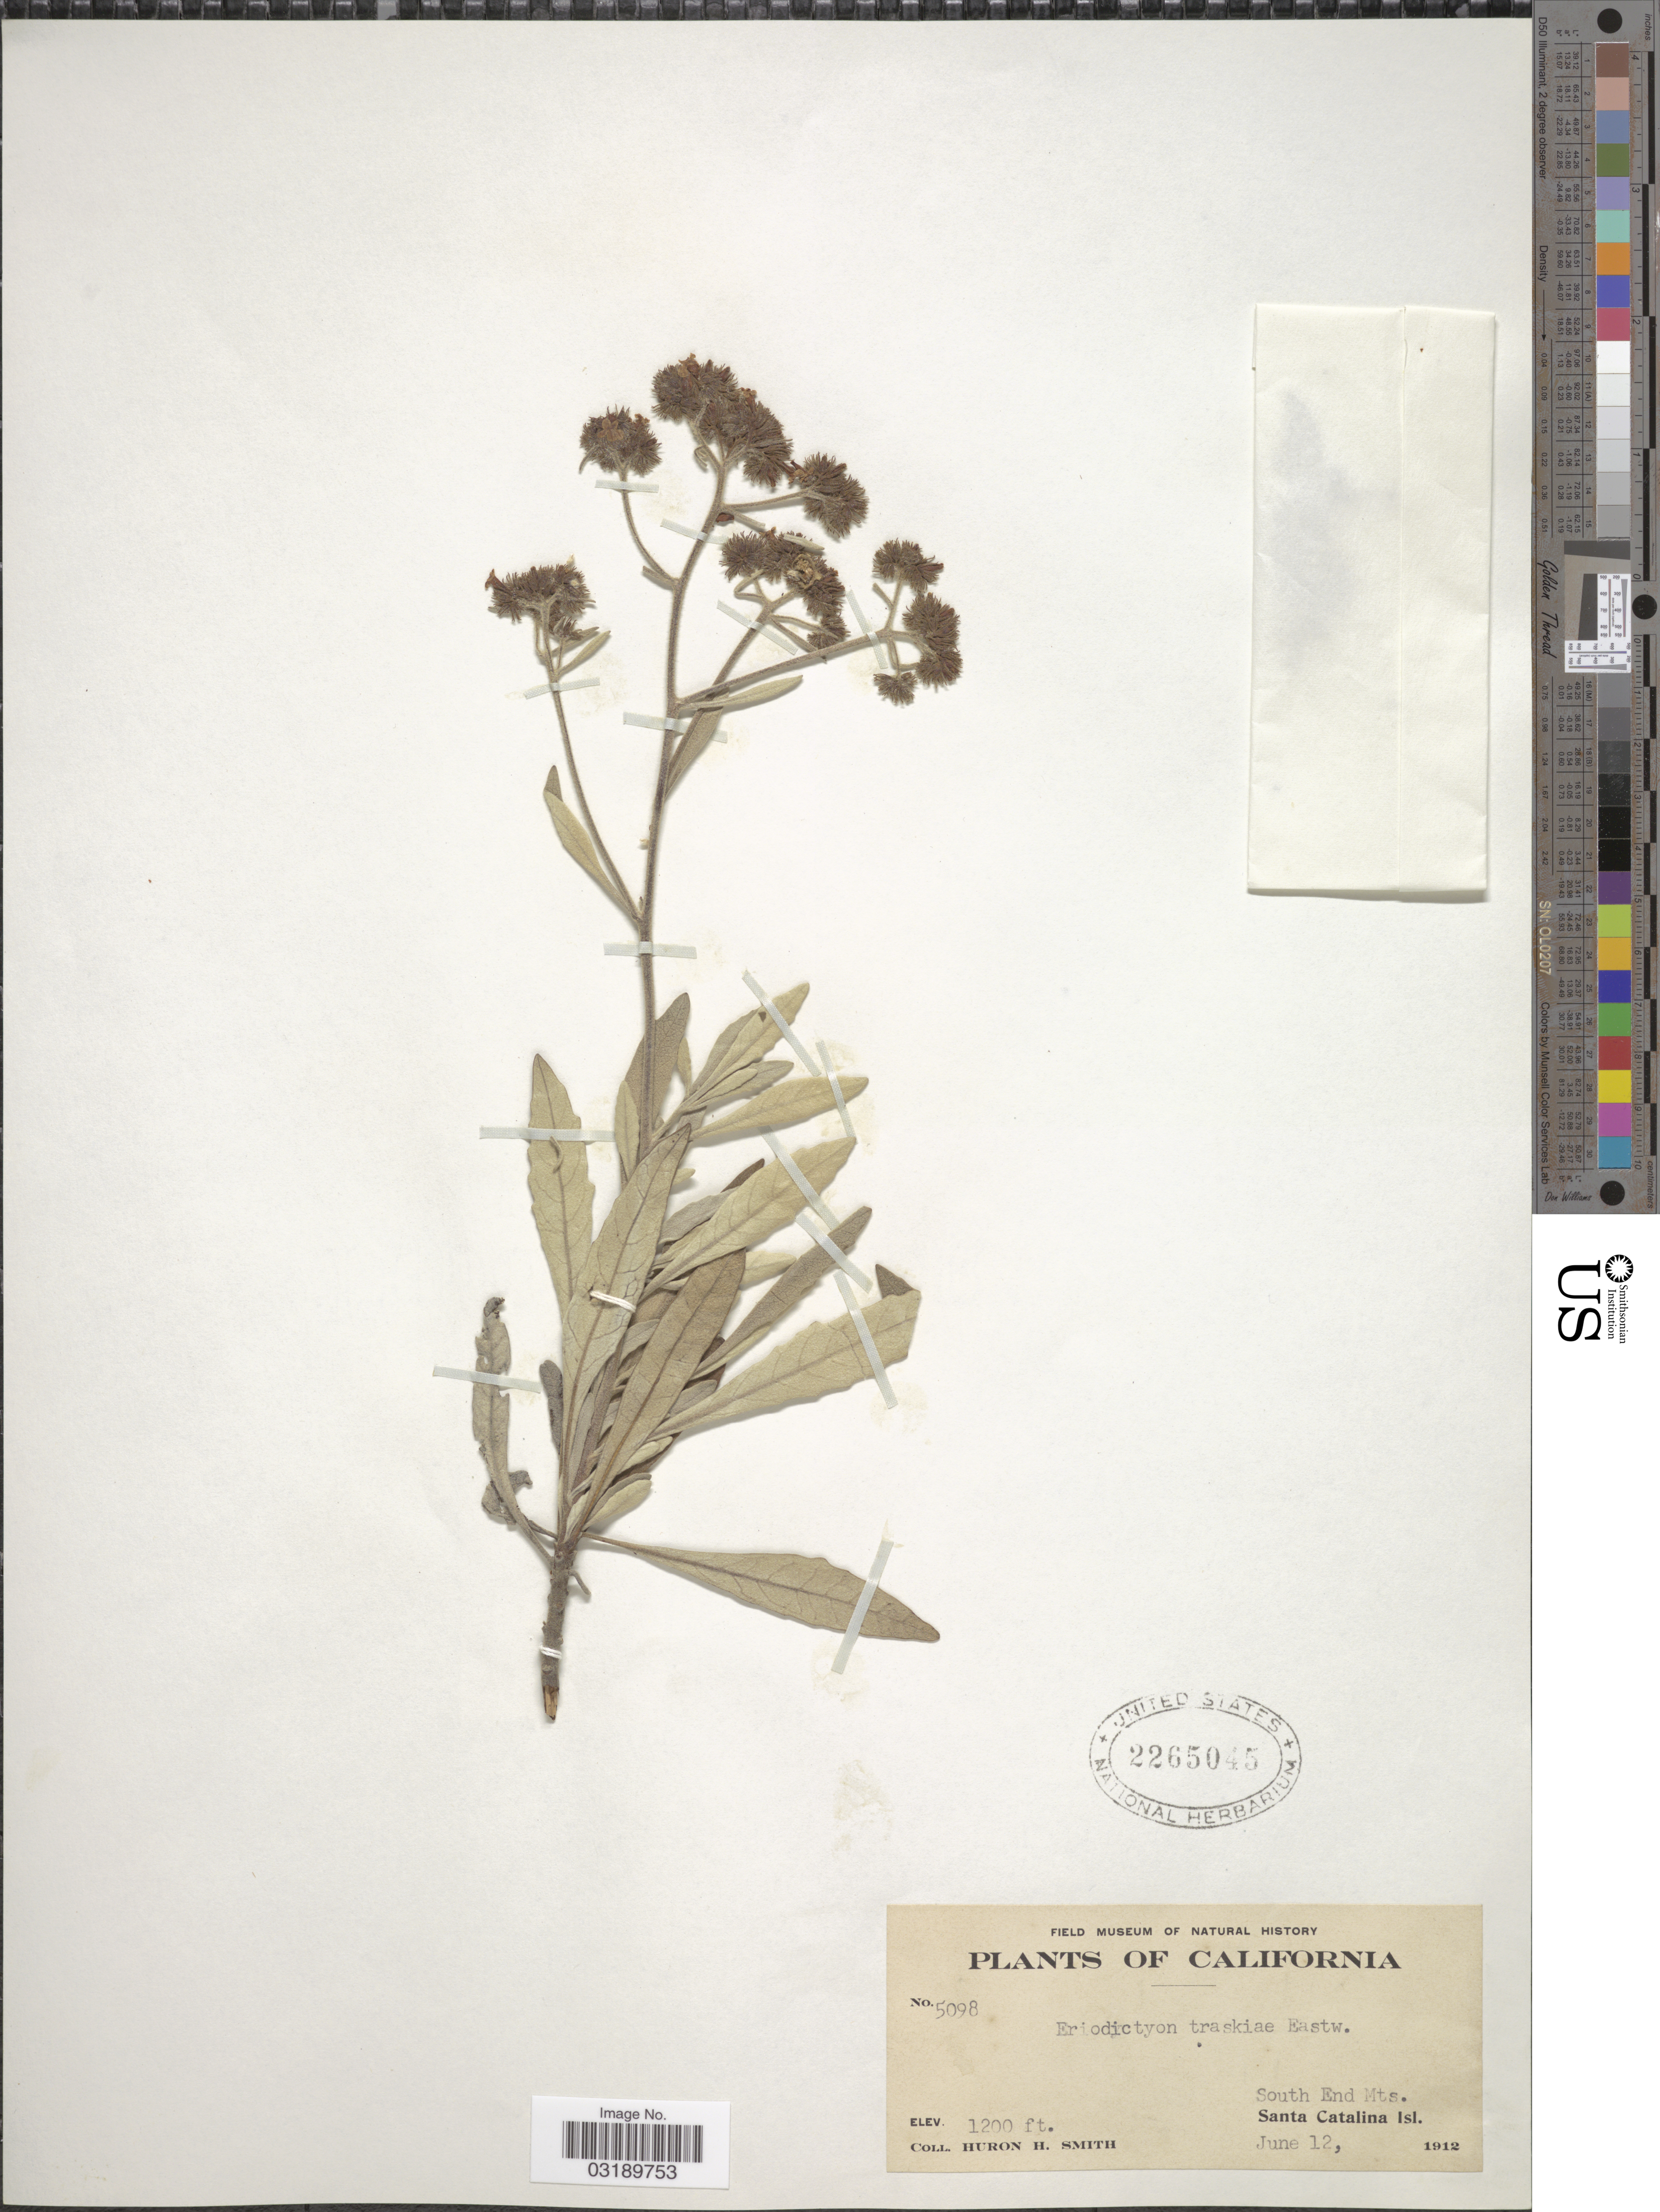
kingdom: Plantae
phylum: Tracheophyta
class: Magnoliopsida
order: Boraginales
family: Namaceae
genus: Eriodictyon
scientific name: Eriodictyon traskiae var. traskiae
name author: Eastw.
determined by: Rogers, Z. S.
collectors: Huron H. Smith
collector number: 5098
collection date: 1912-06-12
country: United States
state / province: California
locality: South End Mts. Santa Catalina Isl.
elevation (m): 366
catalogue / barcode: US 2265045